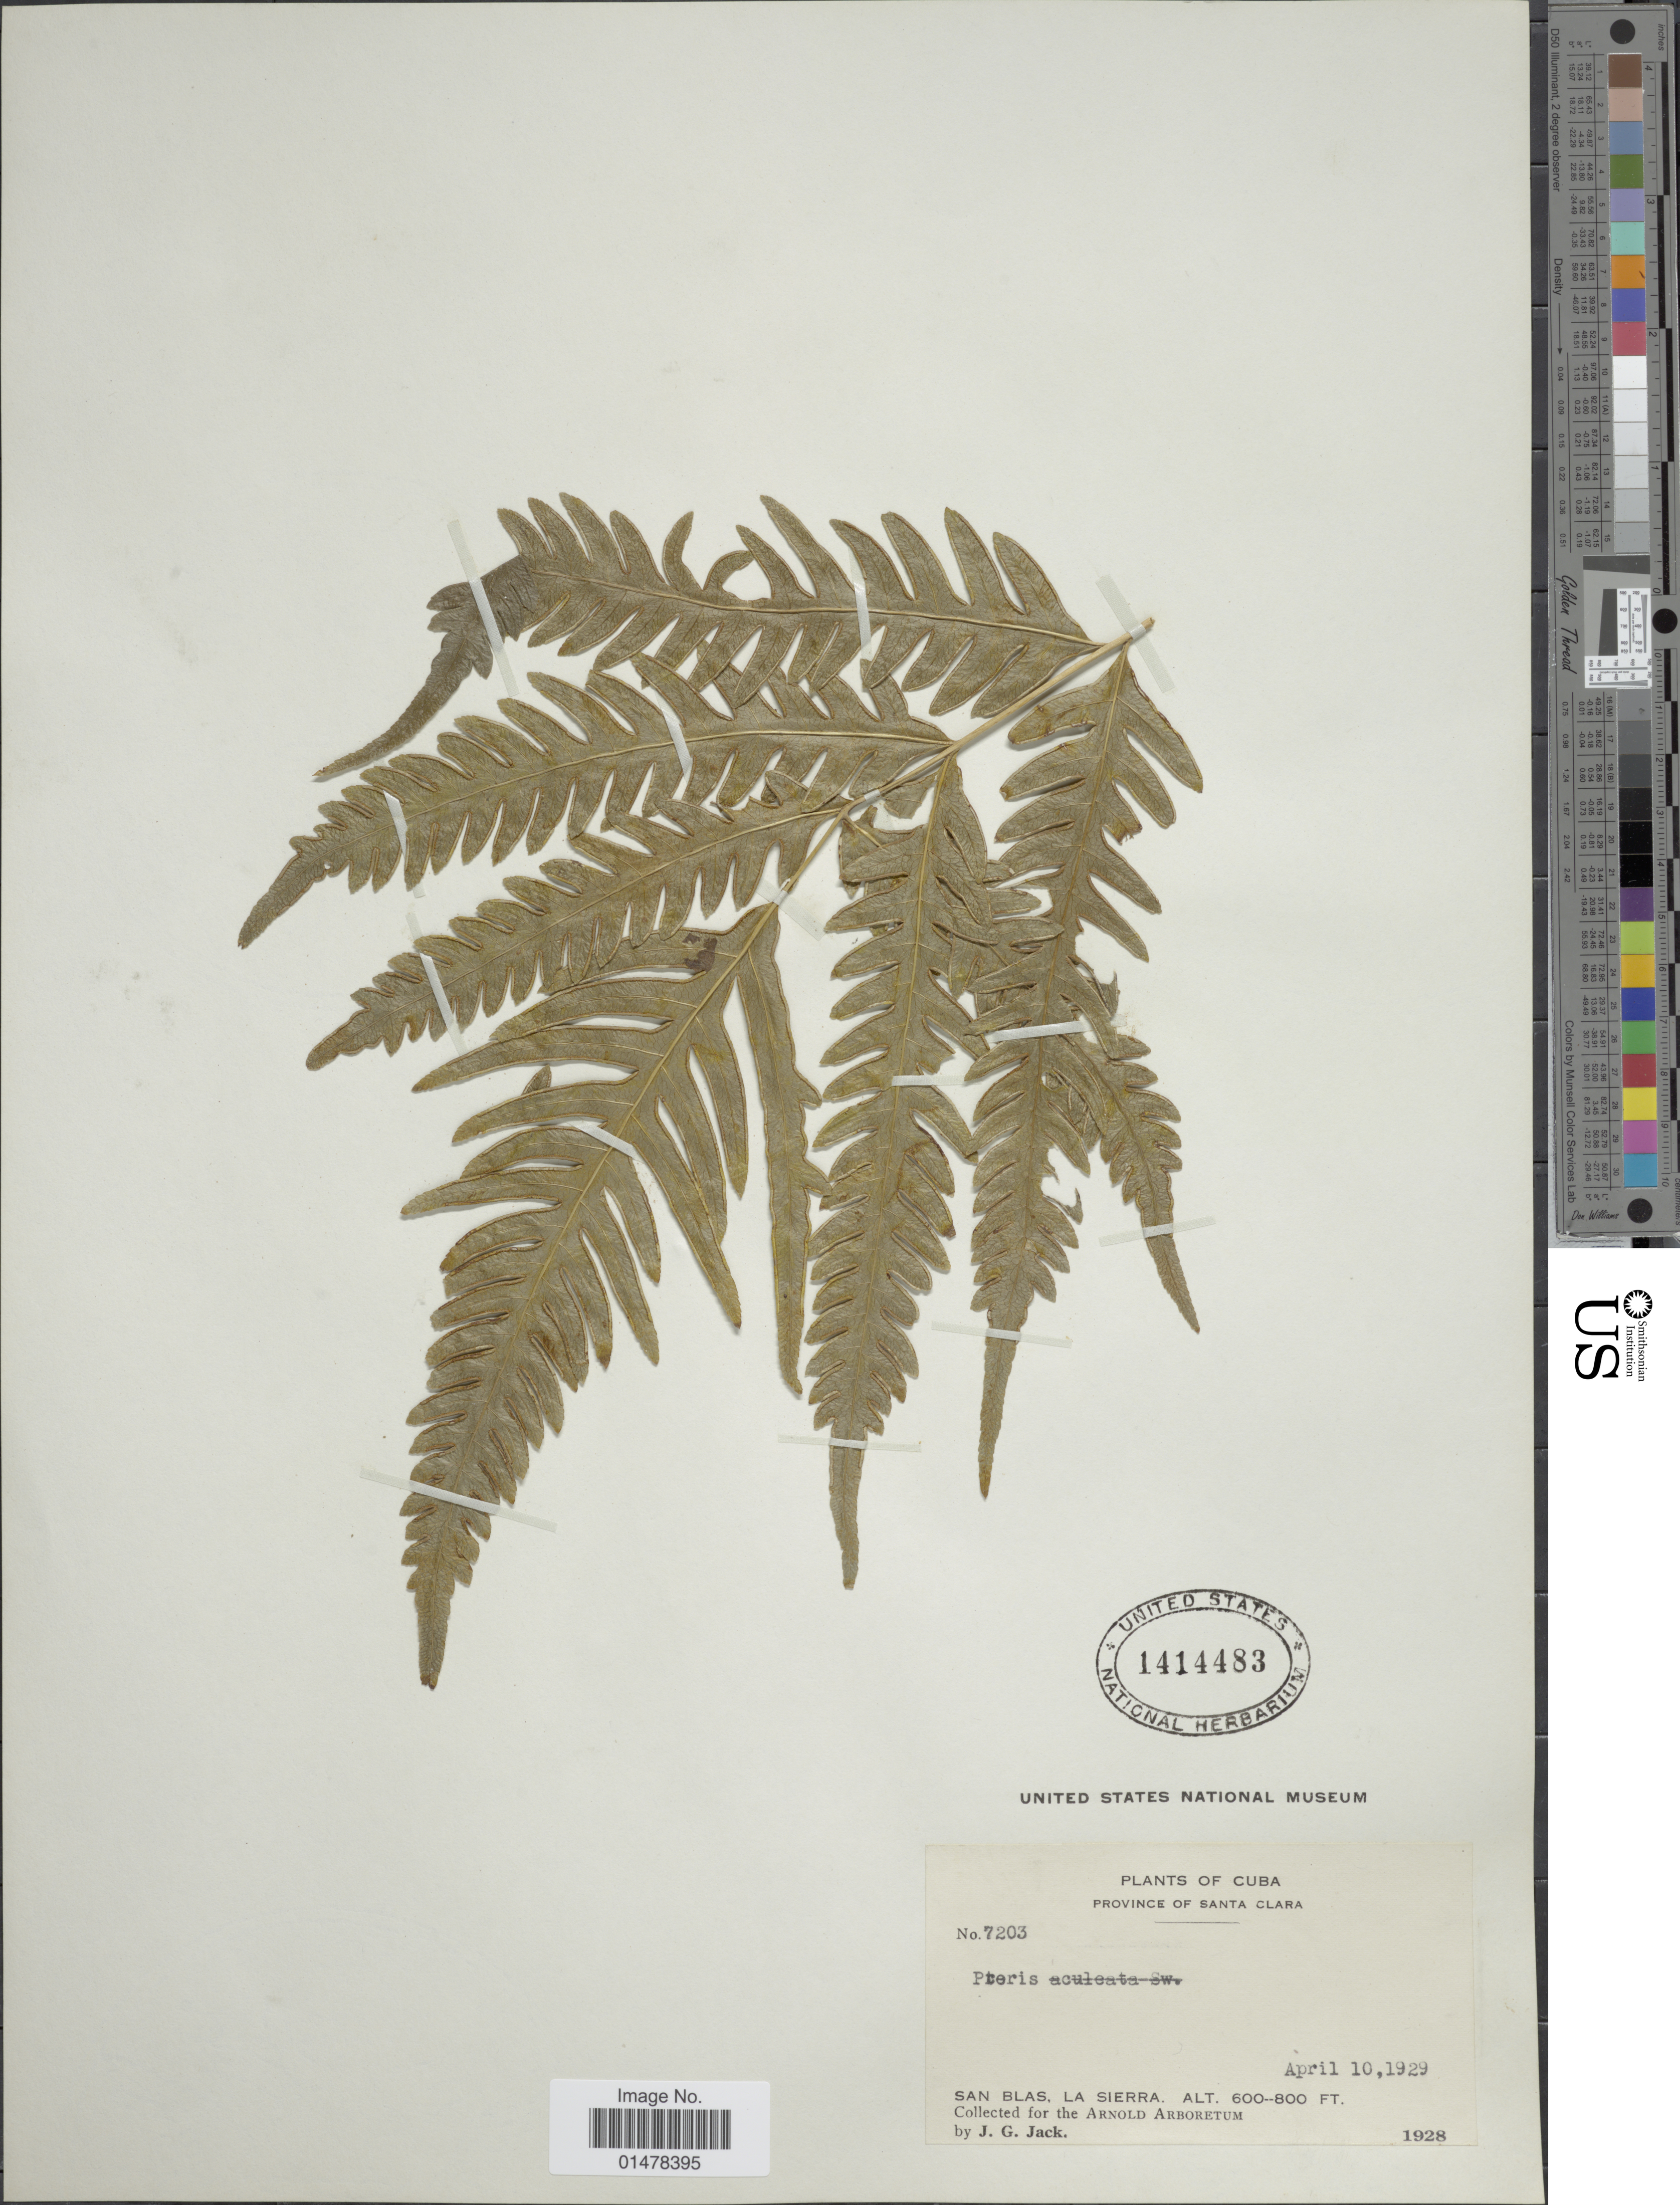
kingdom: Plantae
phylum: Tracheophyta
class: Polypodiopsida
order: Polypodiales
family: Pteridaceae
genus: Pteris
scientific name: Pteris altissima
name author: Poir.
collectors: J. G. Jack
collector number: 7203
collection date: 1929-04-10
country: Cuba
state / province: Las Villas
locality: Plants of Cuba, Province of Santa Clara, San Blas, La Sierra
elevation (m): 183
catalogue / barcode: US 1414483